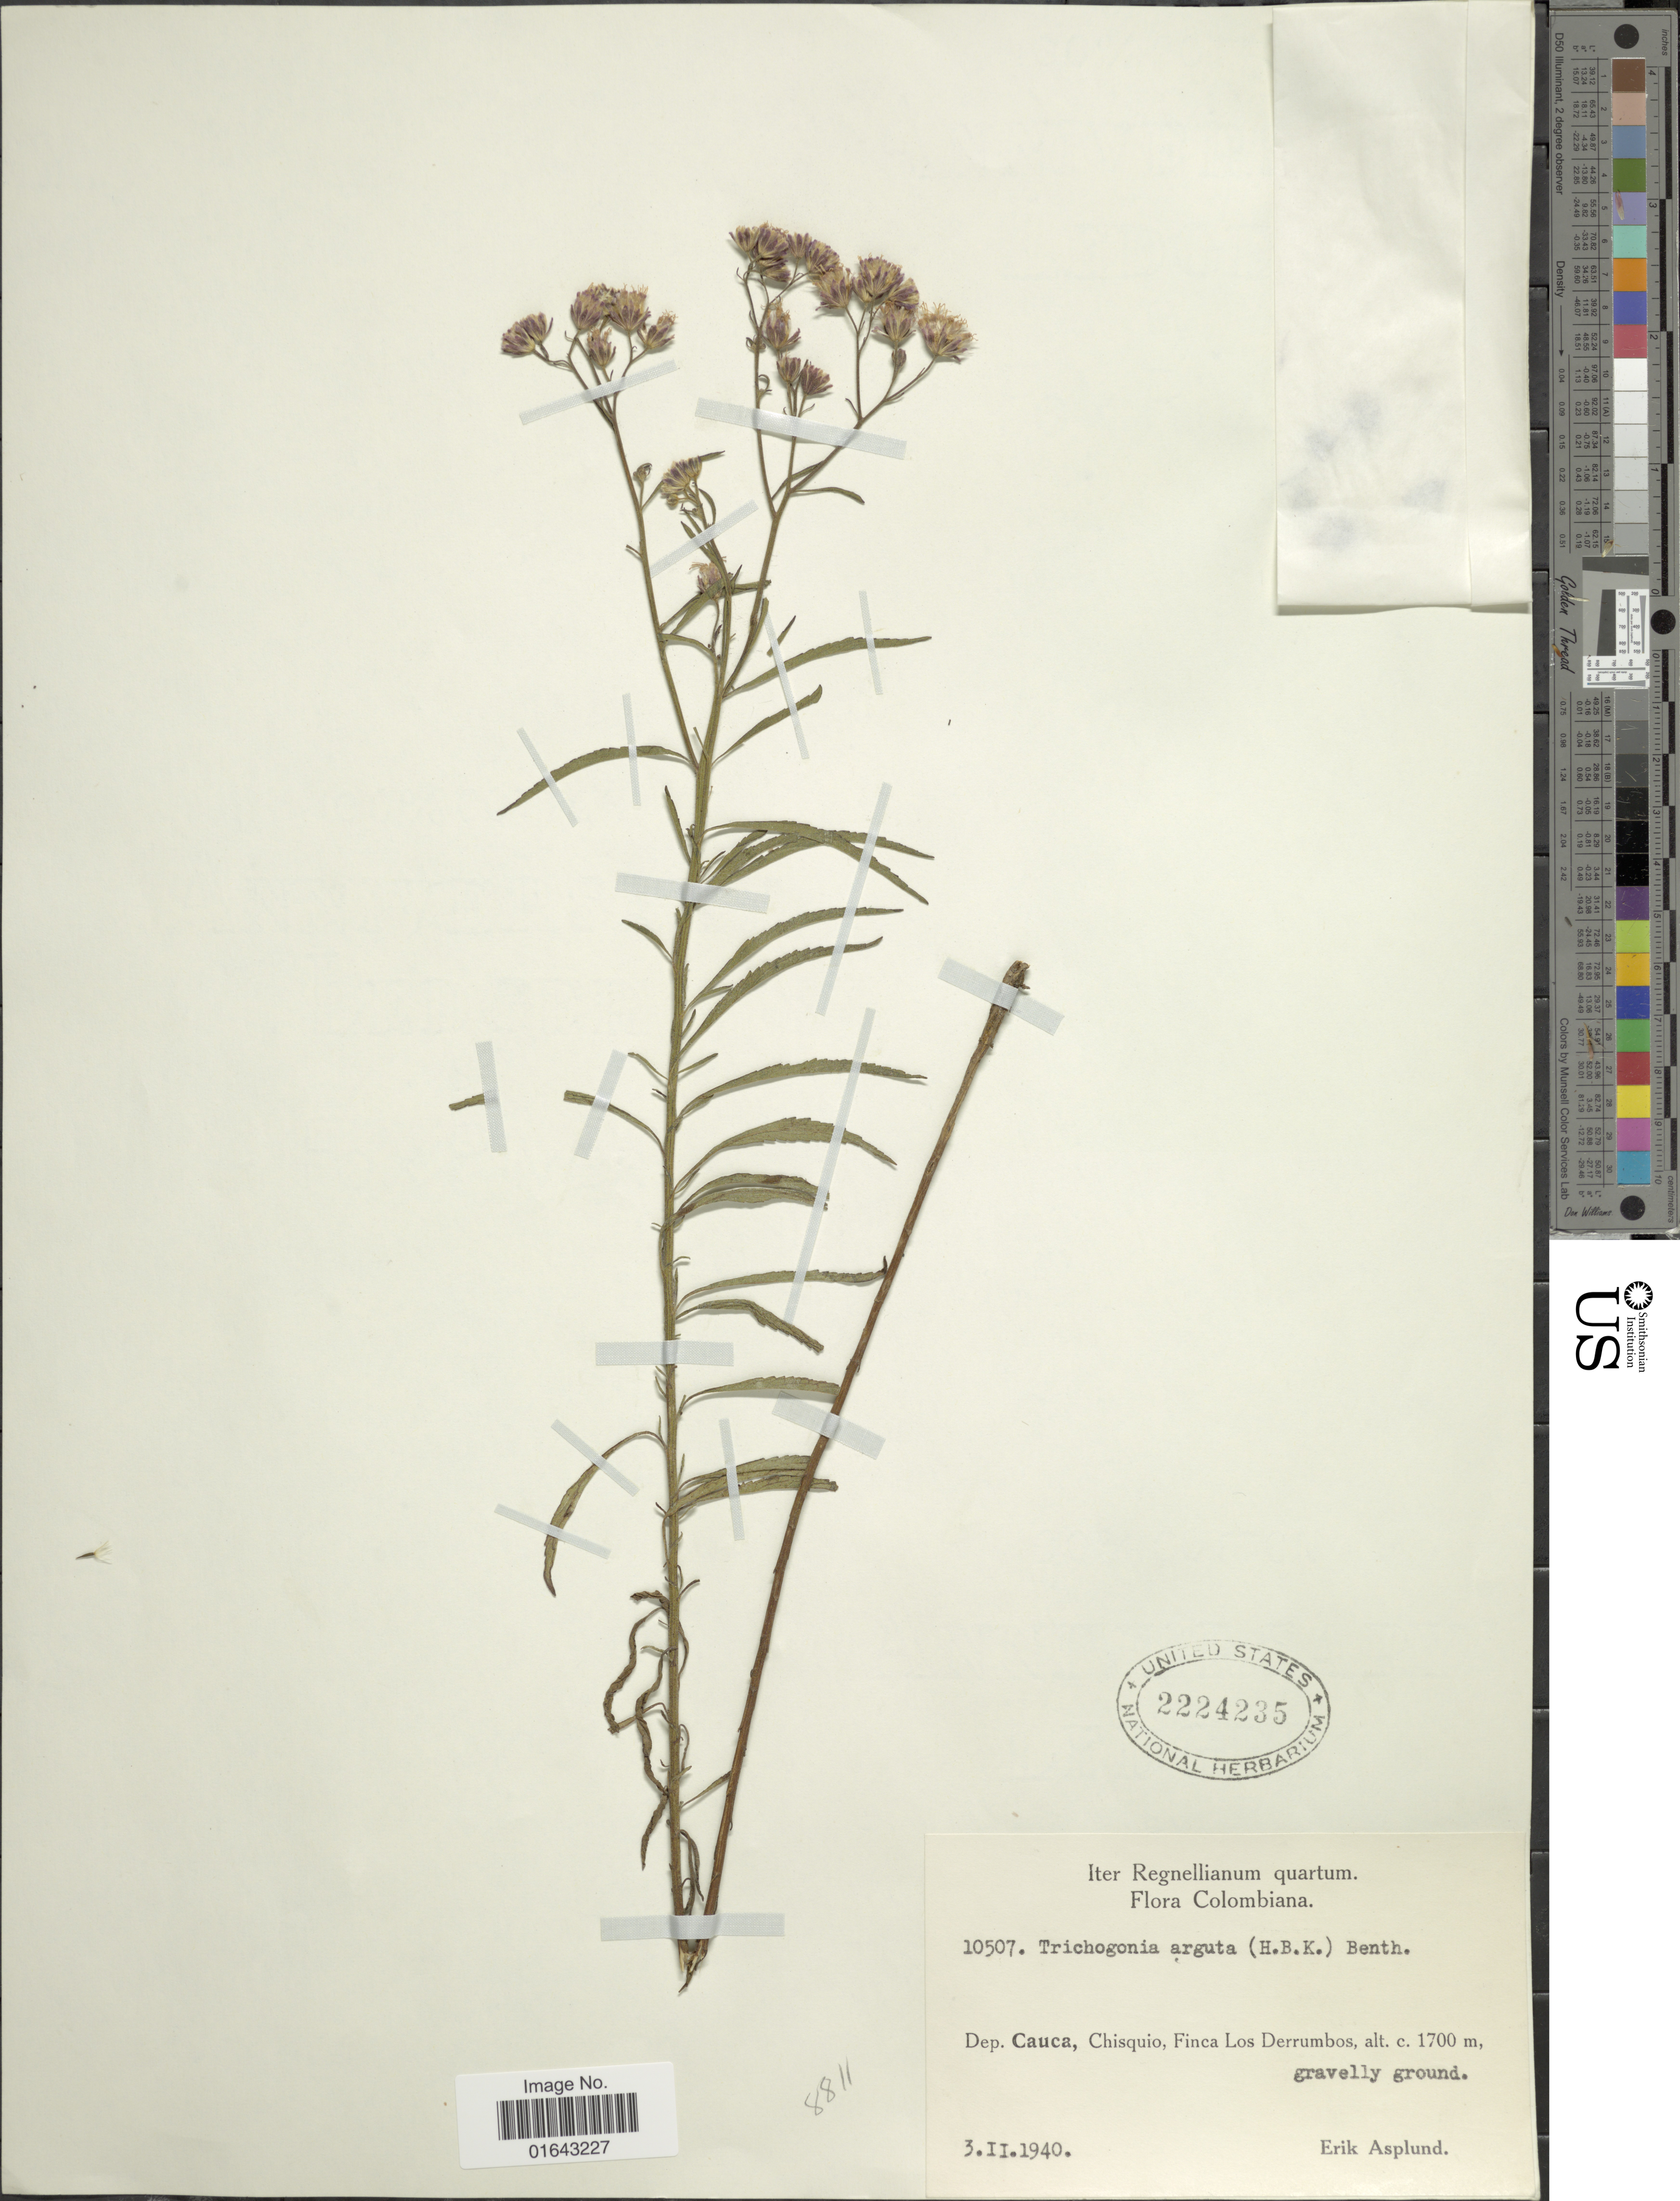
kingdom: Plantae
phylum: Tracheophyta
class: Magnoliopsida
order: Asterales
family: Asteraceae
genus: Trichogonia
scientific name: Trichogonia arguta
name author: (Kunth) Benth. & Hook. f. ex Klatt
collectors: E. Asplund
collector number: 10507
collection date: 1940-02-03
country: Colombia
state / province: Cauca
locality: Dep. Cauca, Chisquio, Finca Los Derrumbos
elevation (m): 1700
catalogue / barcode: US 2224235